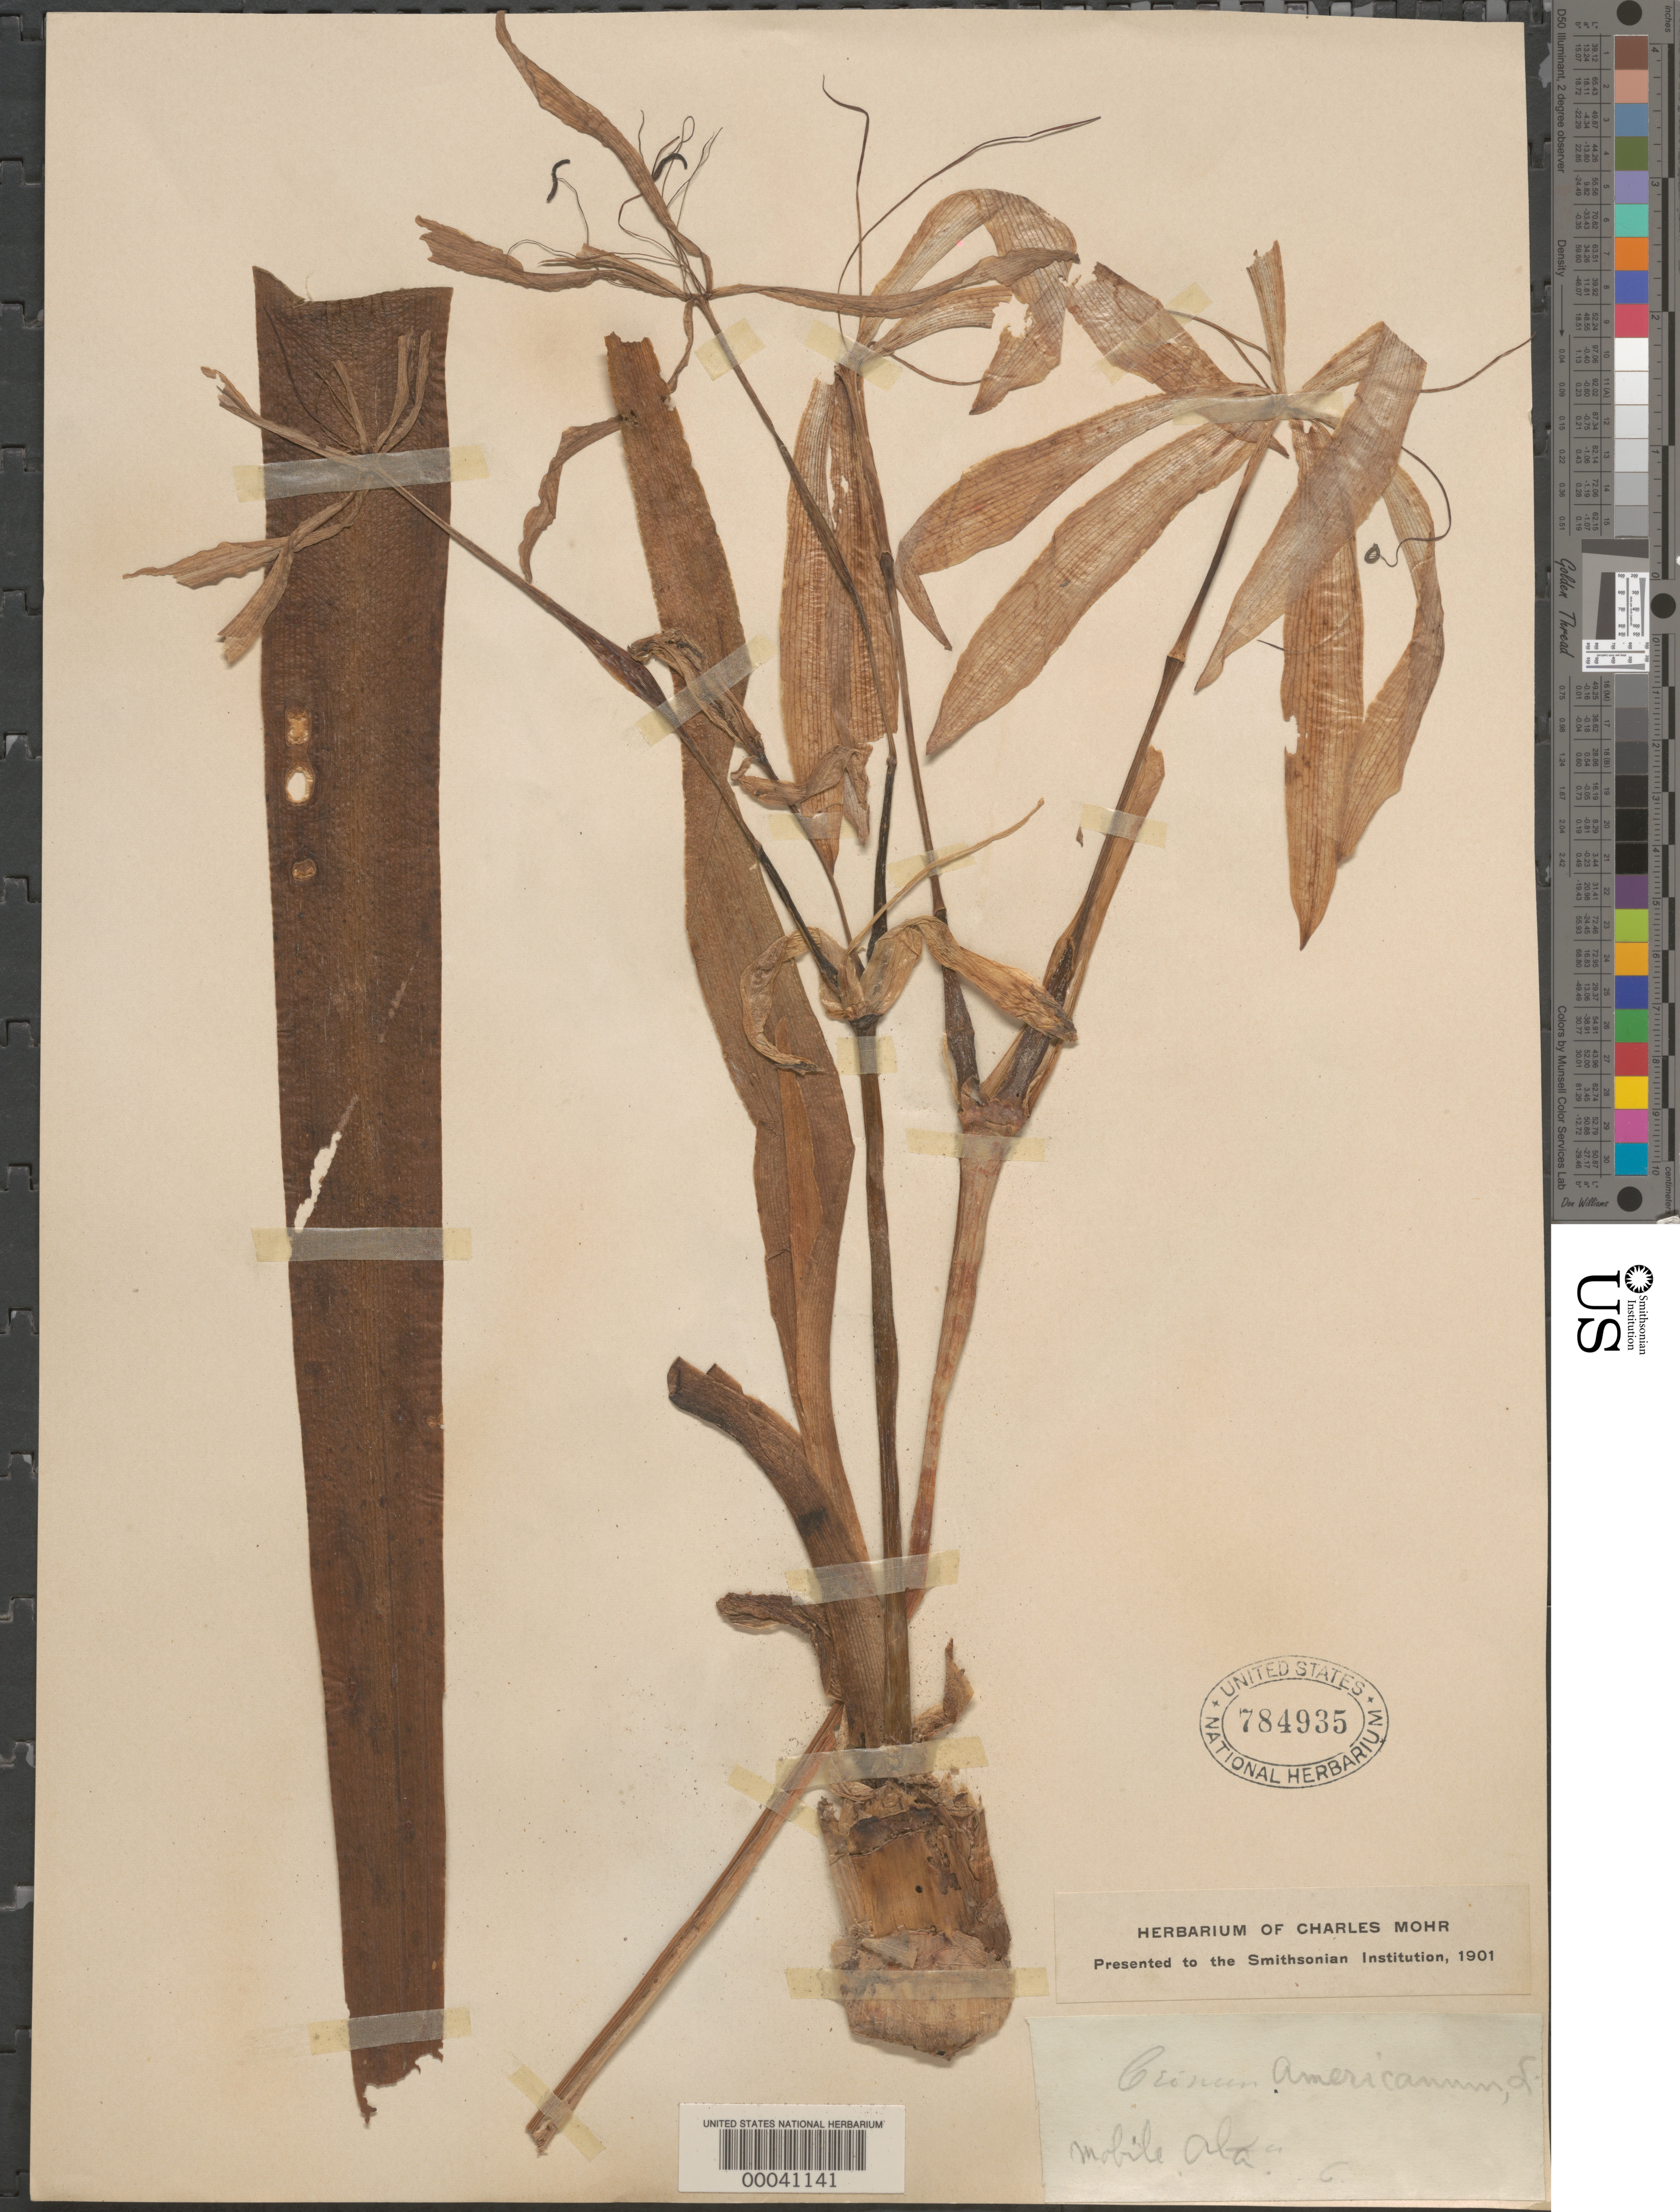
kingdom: Plantae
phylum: Tracheophyta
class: Liliopsida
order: Asparagales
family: Amaryllidaceae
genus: Crinum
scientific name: Crinum americanum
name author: L.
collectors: ex herb. C. Mohr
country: United States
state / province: Washington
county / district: Spokane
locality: Spokane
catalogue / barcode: US 784935